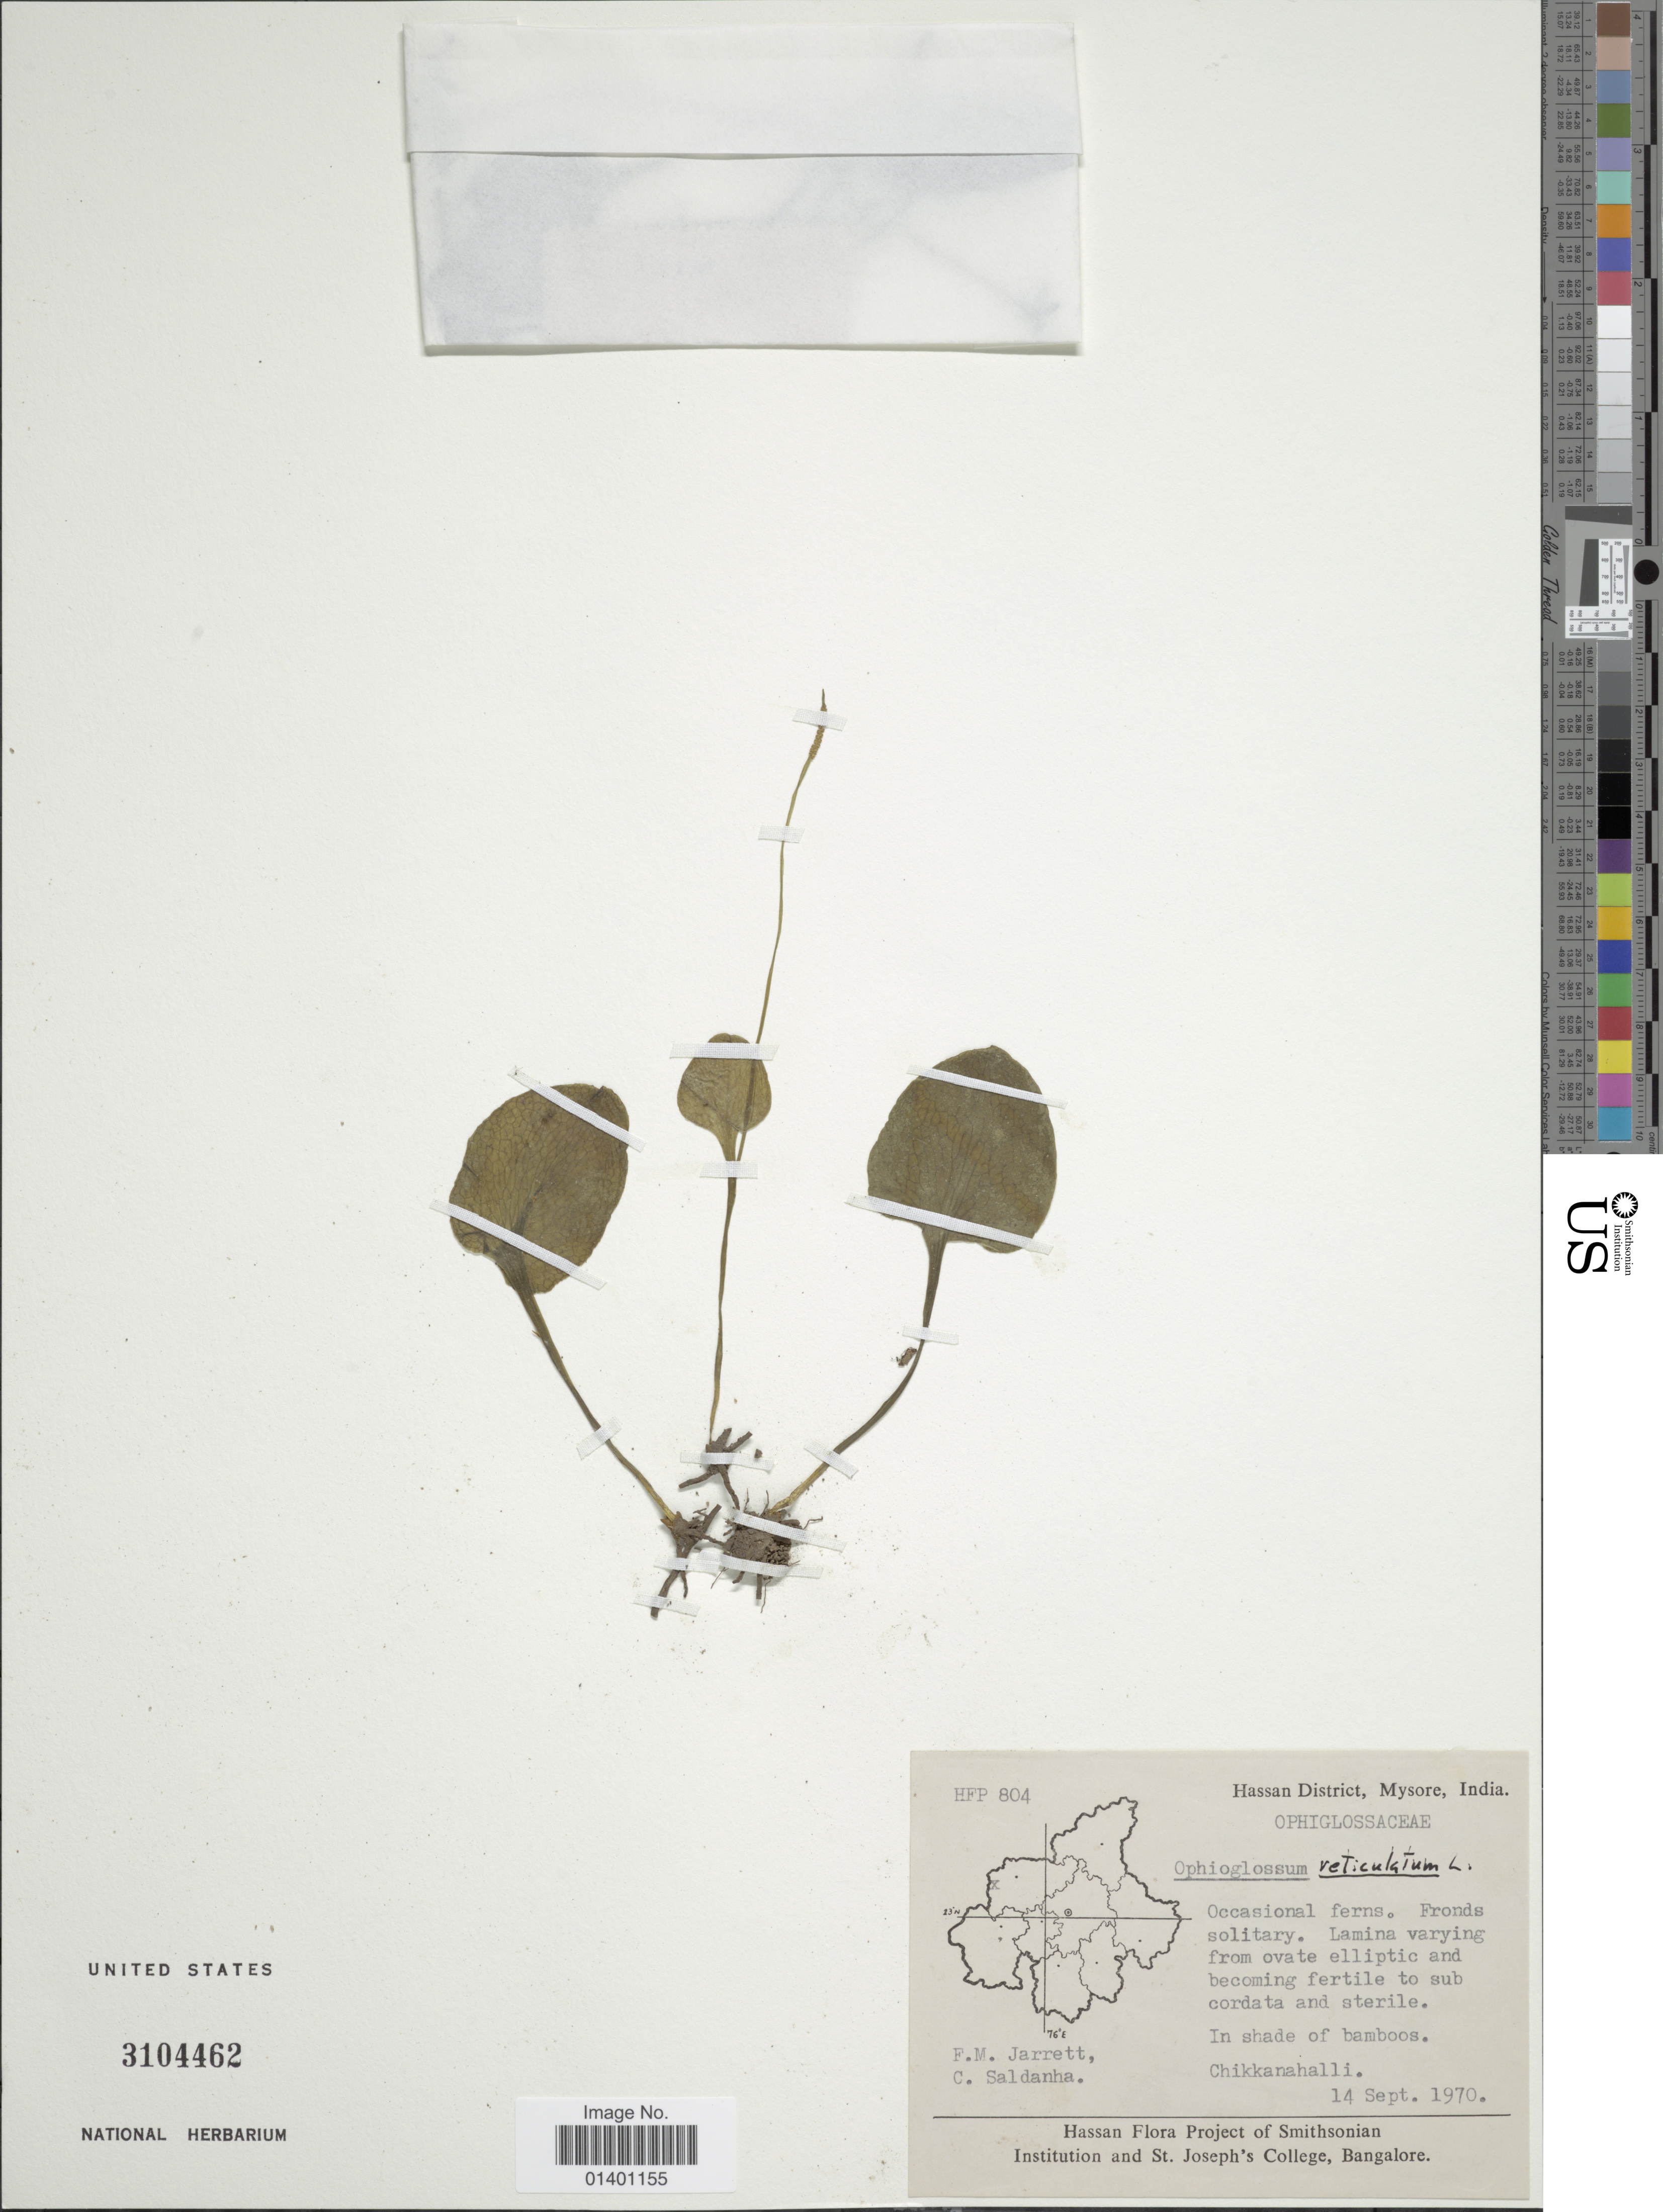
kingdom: Plantae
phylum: Tracheophyta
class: Polypodiopsida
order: Ophioglossales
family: Ophioglossaceae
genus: Ophioglossum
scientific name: Ophioglossum reticulatum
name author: L.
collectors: F. M. Jarrett & C. Saldanha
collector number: HFP 804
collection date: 1970-09-14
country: India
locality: Hassan District, Mysore, Chikkanahalli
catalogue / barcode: US 3104462